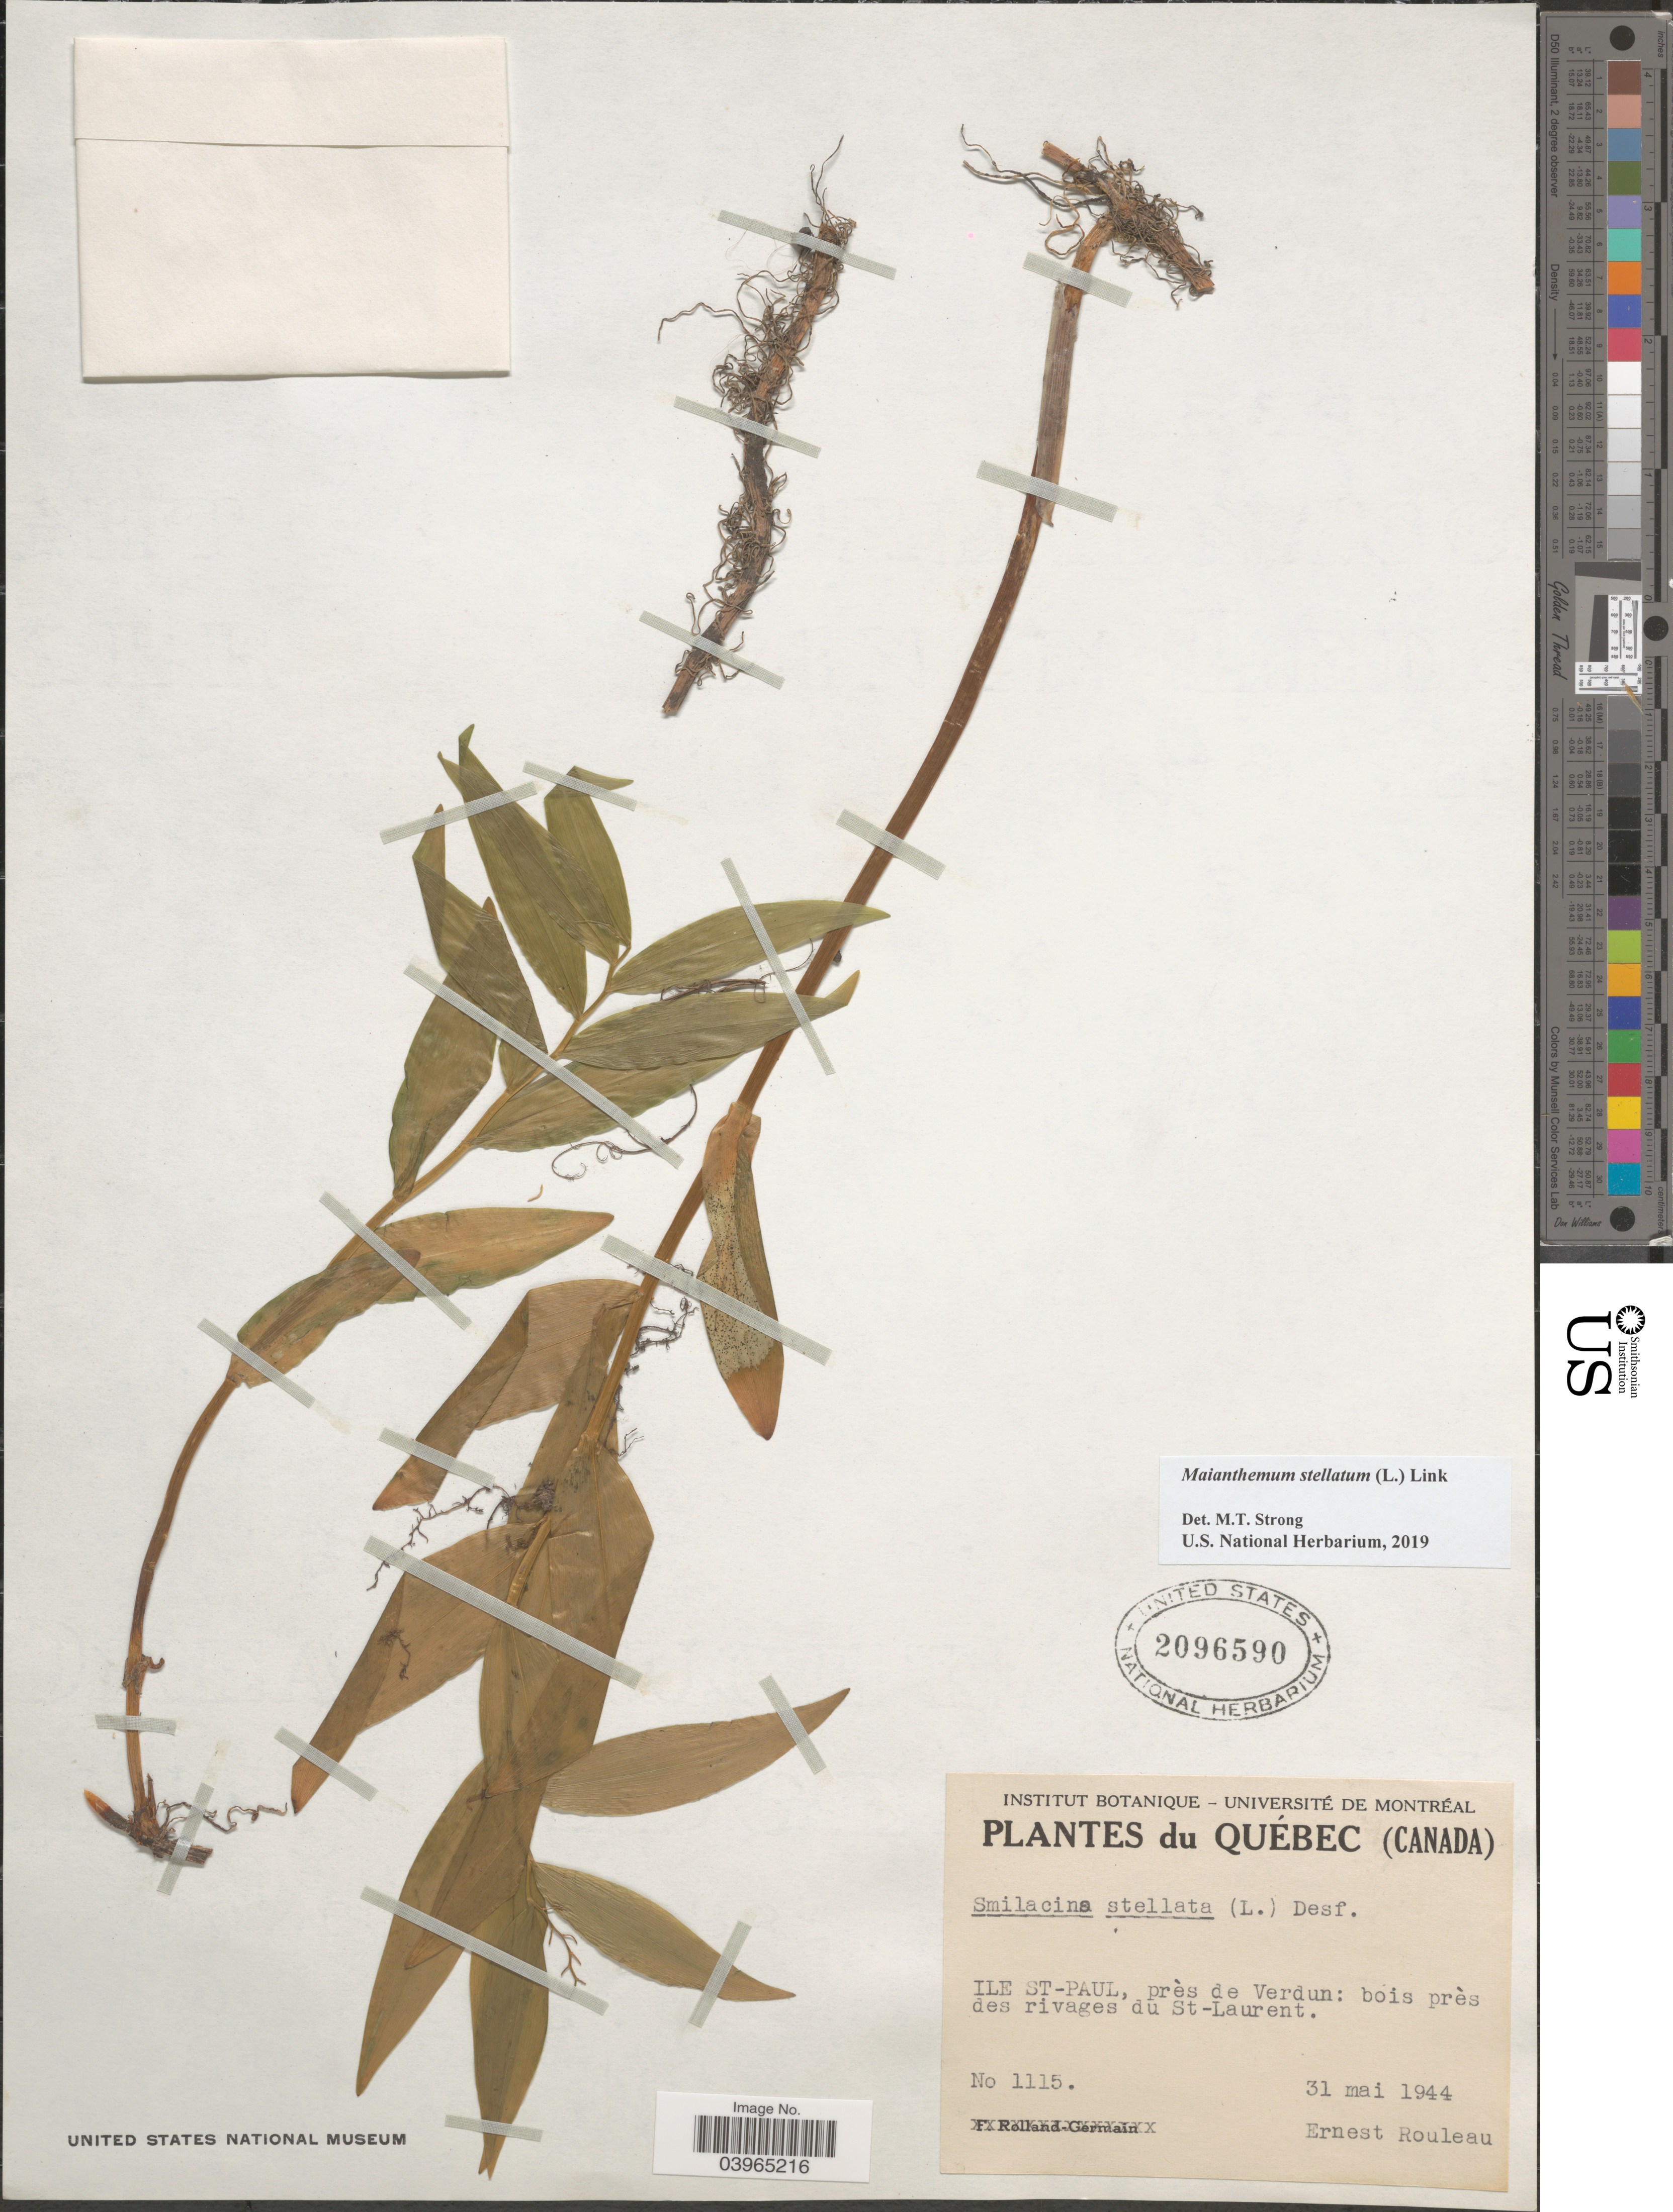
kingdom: Plantae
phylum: Tracheophyta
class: Liliopsida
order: Asparagales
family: Asparagaceae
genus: Maianthemum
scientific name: Maianthemum stellatum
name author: (L.) Link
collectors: J. Rouleau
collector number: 1115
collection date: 1944-05-31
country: Canada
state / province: Quebec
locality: Ile St-Paul, près de Verdun: bois près des rivages du St-Laurent.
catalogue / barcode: US 2096590